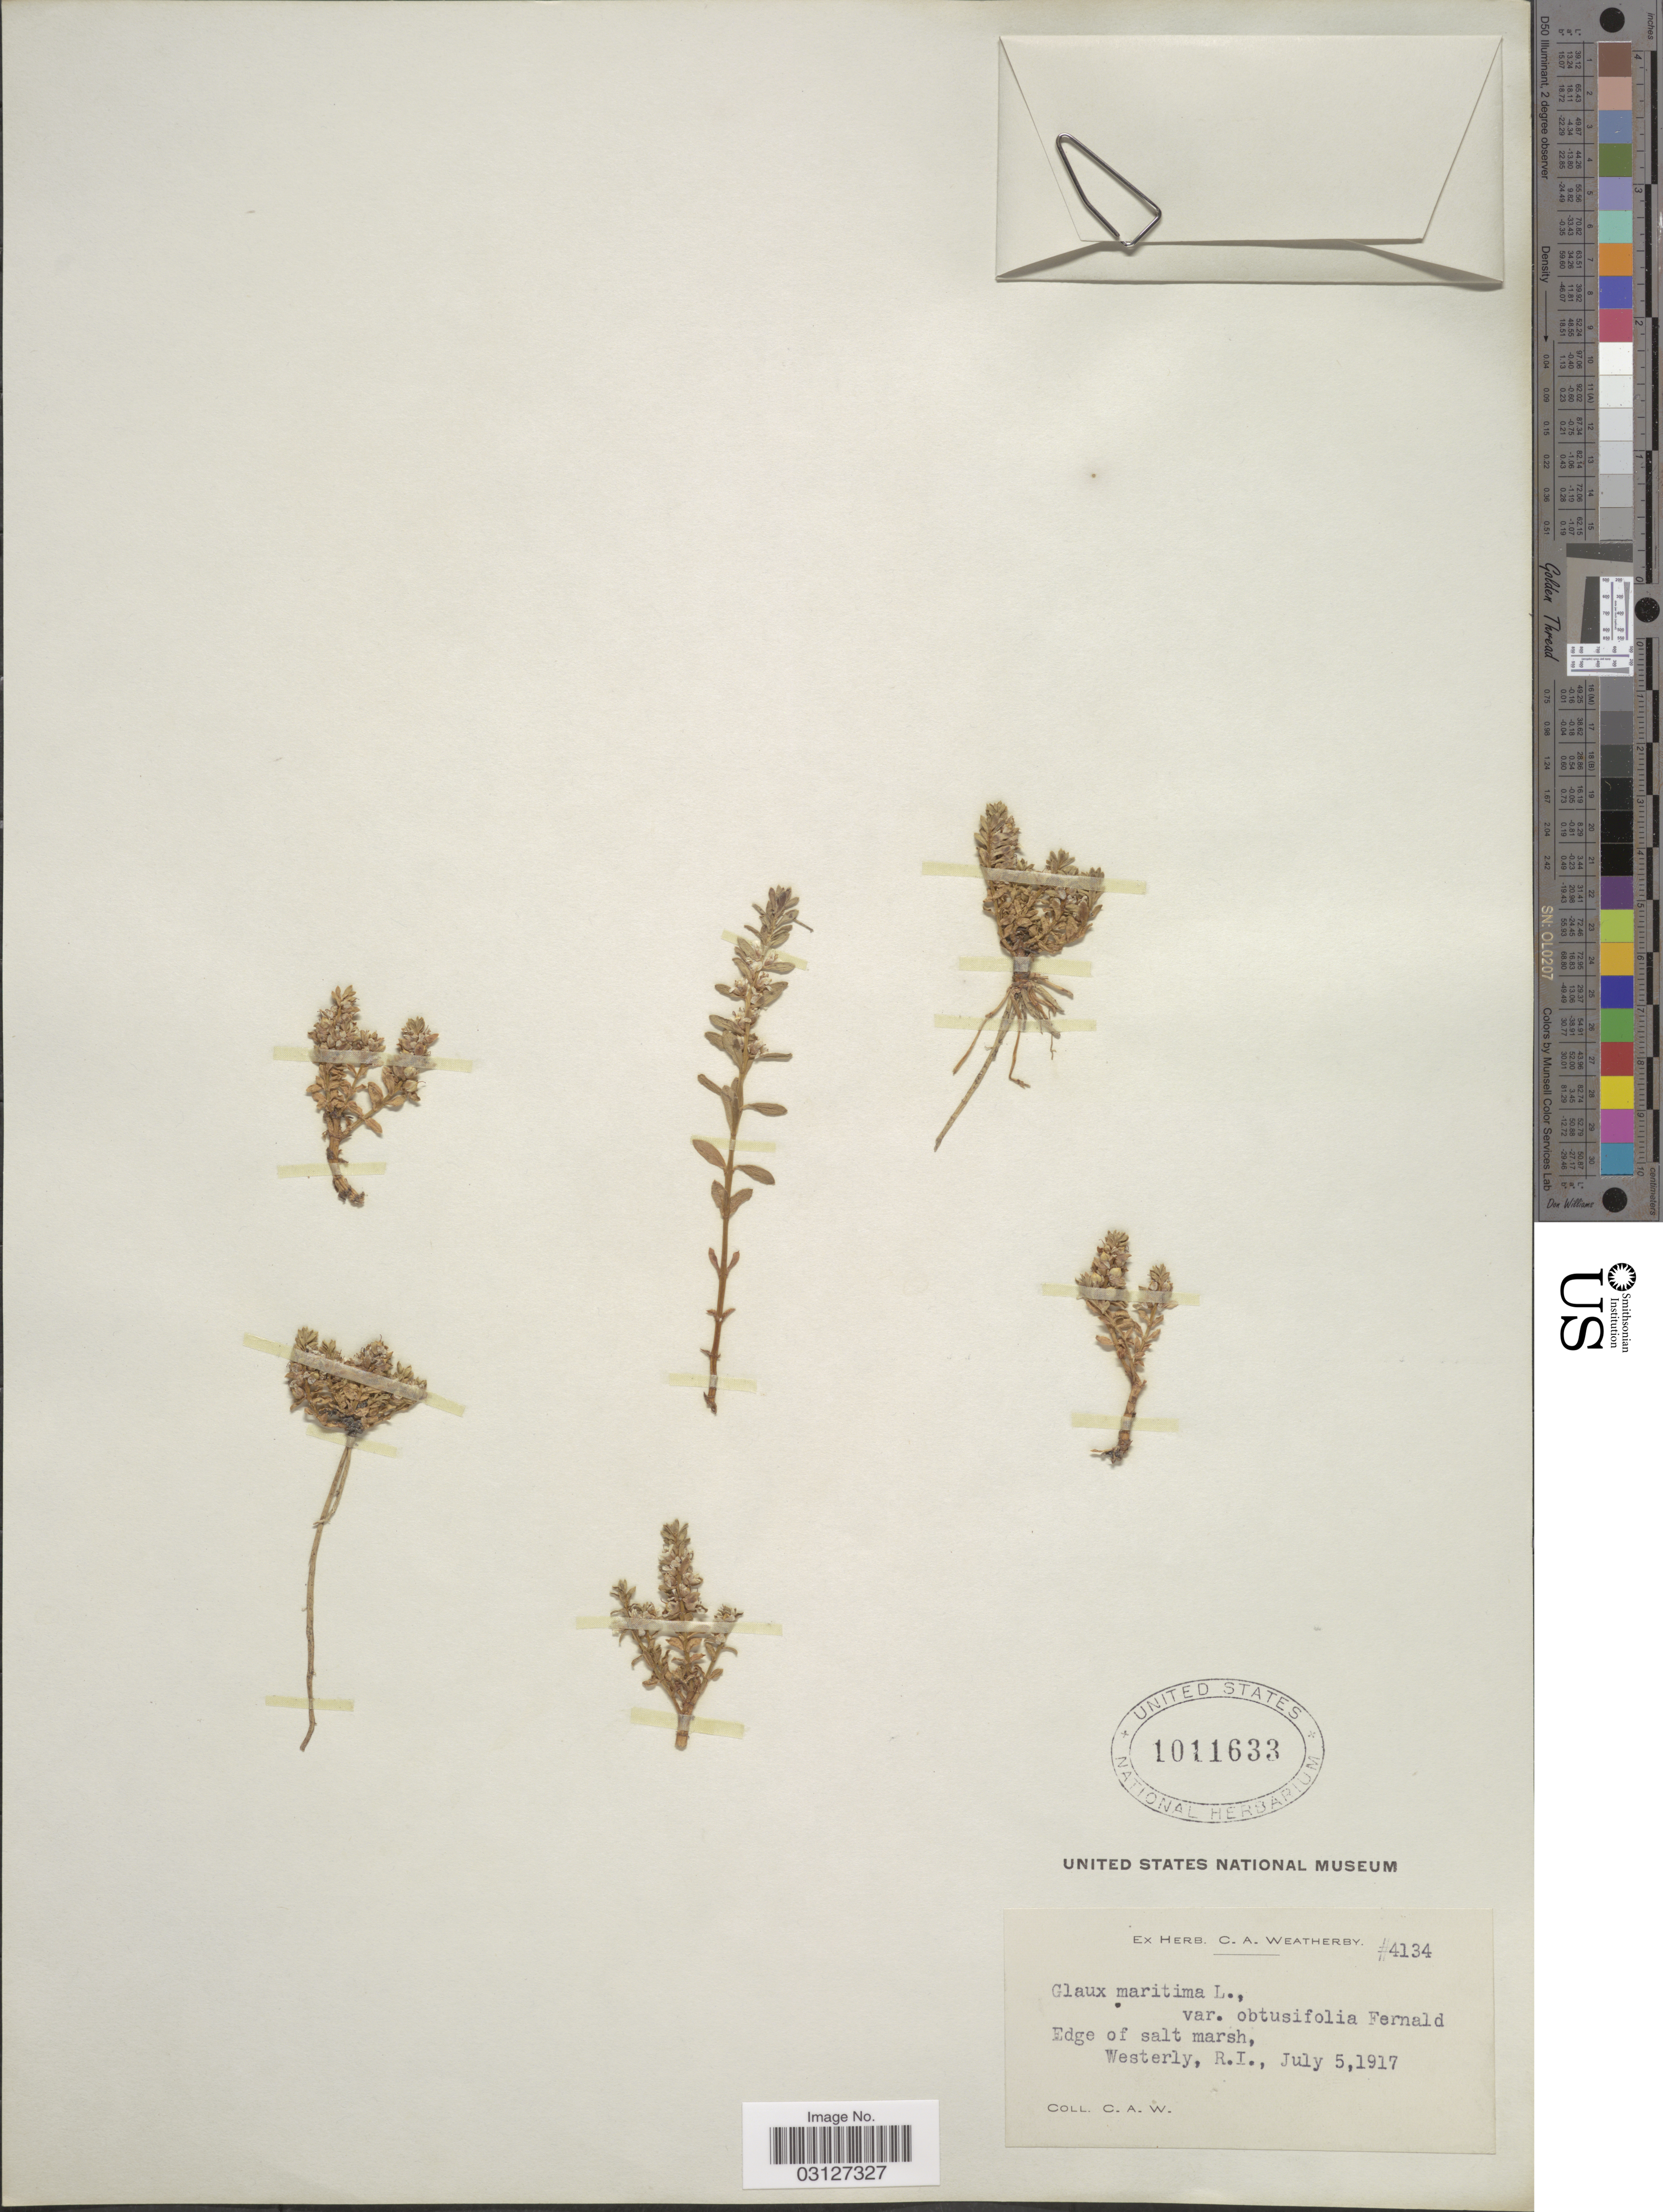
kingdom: Plantae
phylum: Tracheophyta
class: Magnoliopsida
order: Ericales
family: Primulaceae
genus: Glaux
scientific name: Glaux maritima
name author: L.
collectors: C. A. Weatherby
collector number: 4134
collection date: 1917-07-05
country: United States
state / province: Rhode Island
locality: Edge of salt marsh, Westerly, R. I.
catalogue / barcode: US 1011633